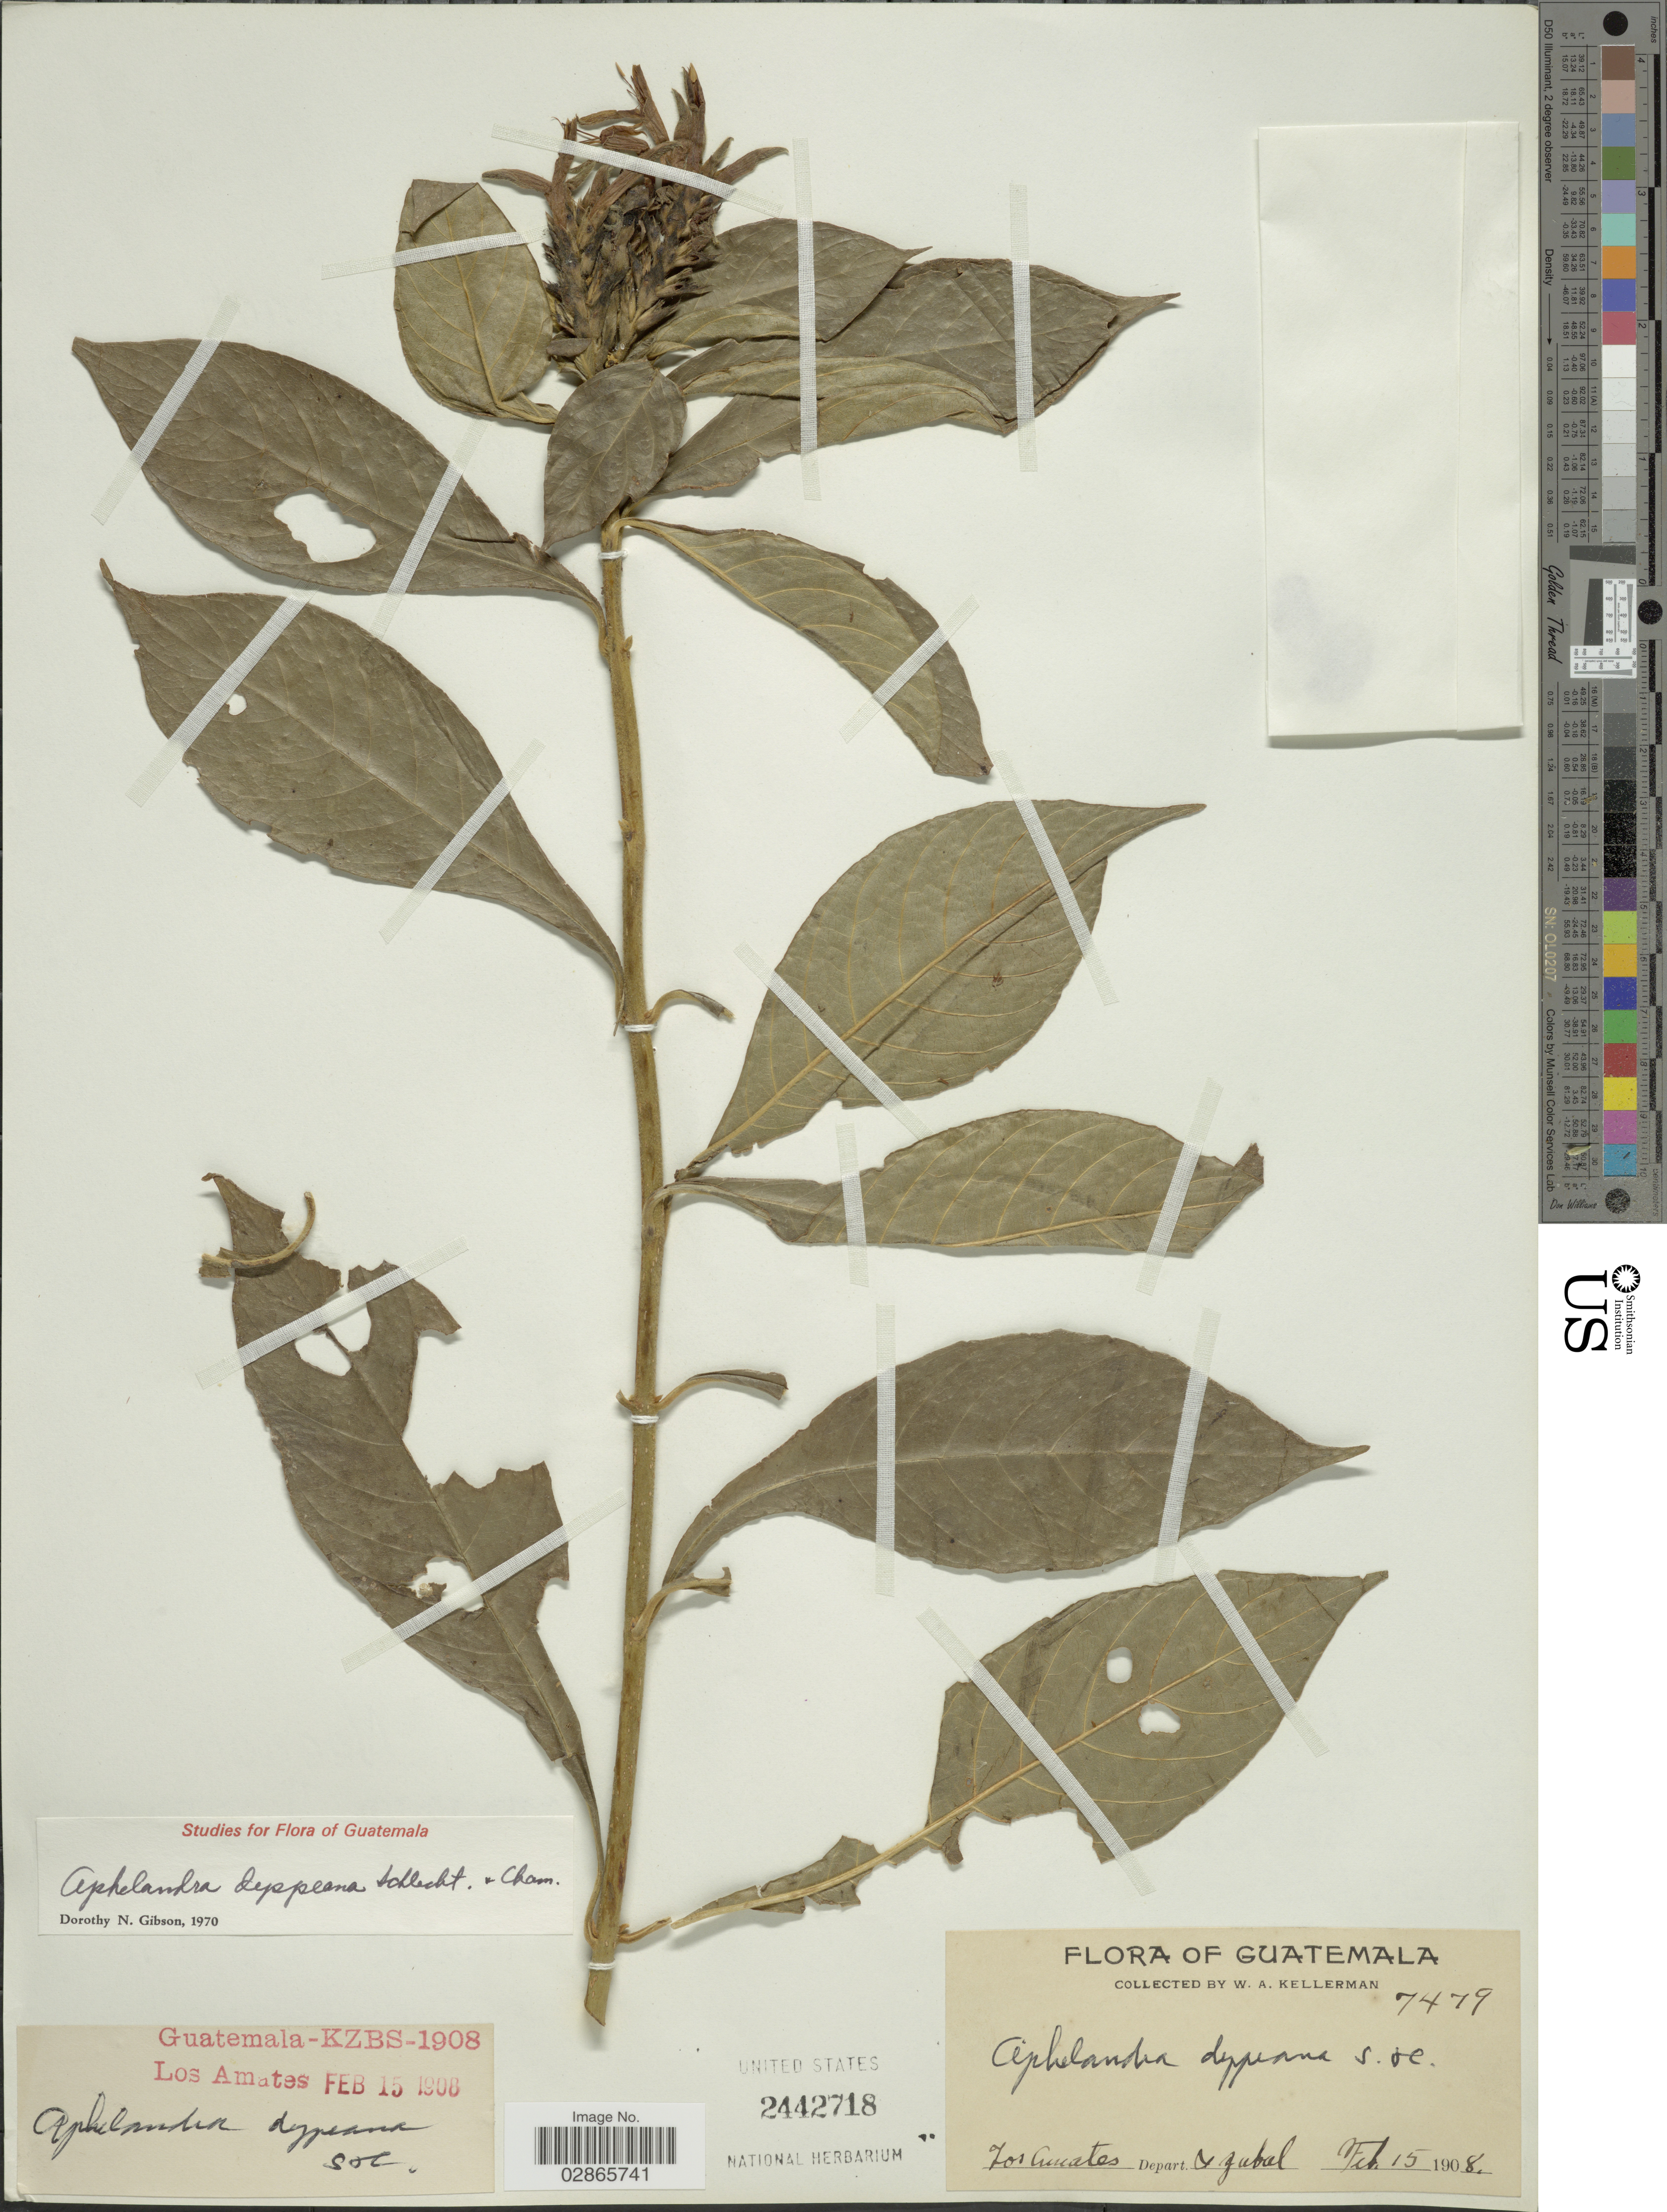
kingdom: Plantae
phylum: Tracheophyta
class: Magnoliopsida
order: Lamiales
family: Acanthaceae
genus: Aphelandra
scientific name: Aphelandra deppeana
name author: Schltdl. & Cham.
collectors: W. Kellerman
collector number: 7479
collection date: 1908-02-15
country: Guatemala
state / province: Izabal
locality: Los Crucitas. Depart. Izabal.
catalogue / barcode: US 2442718